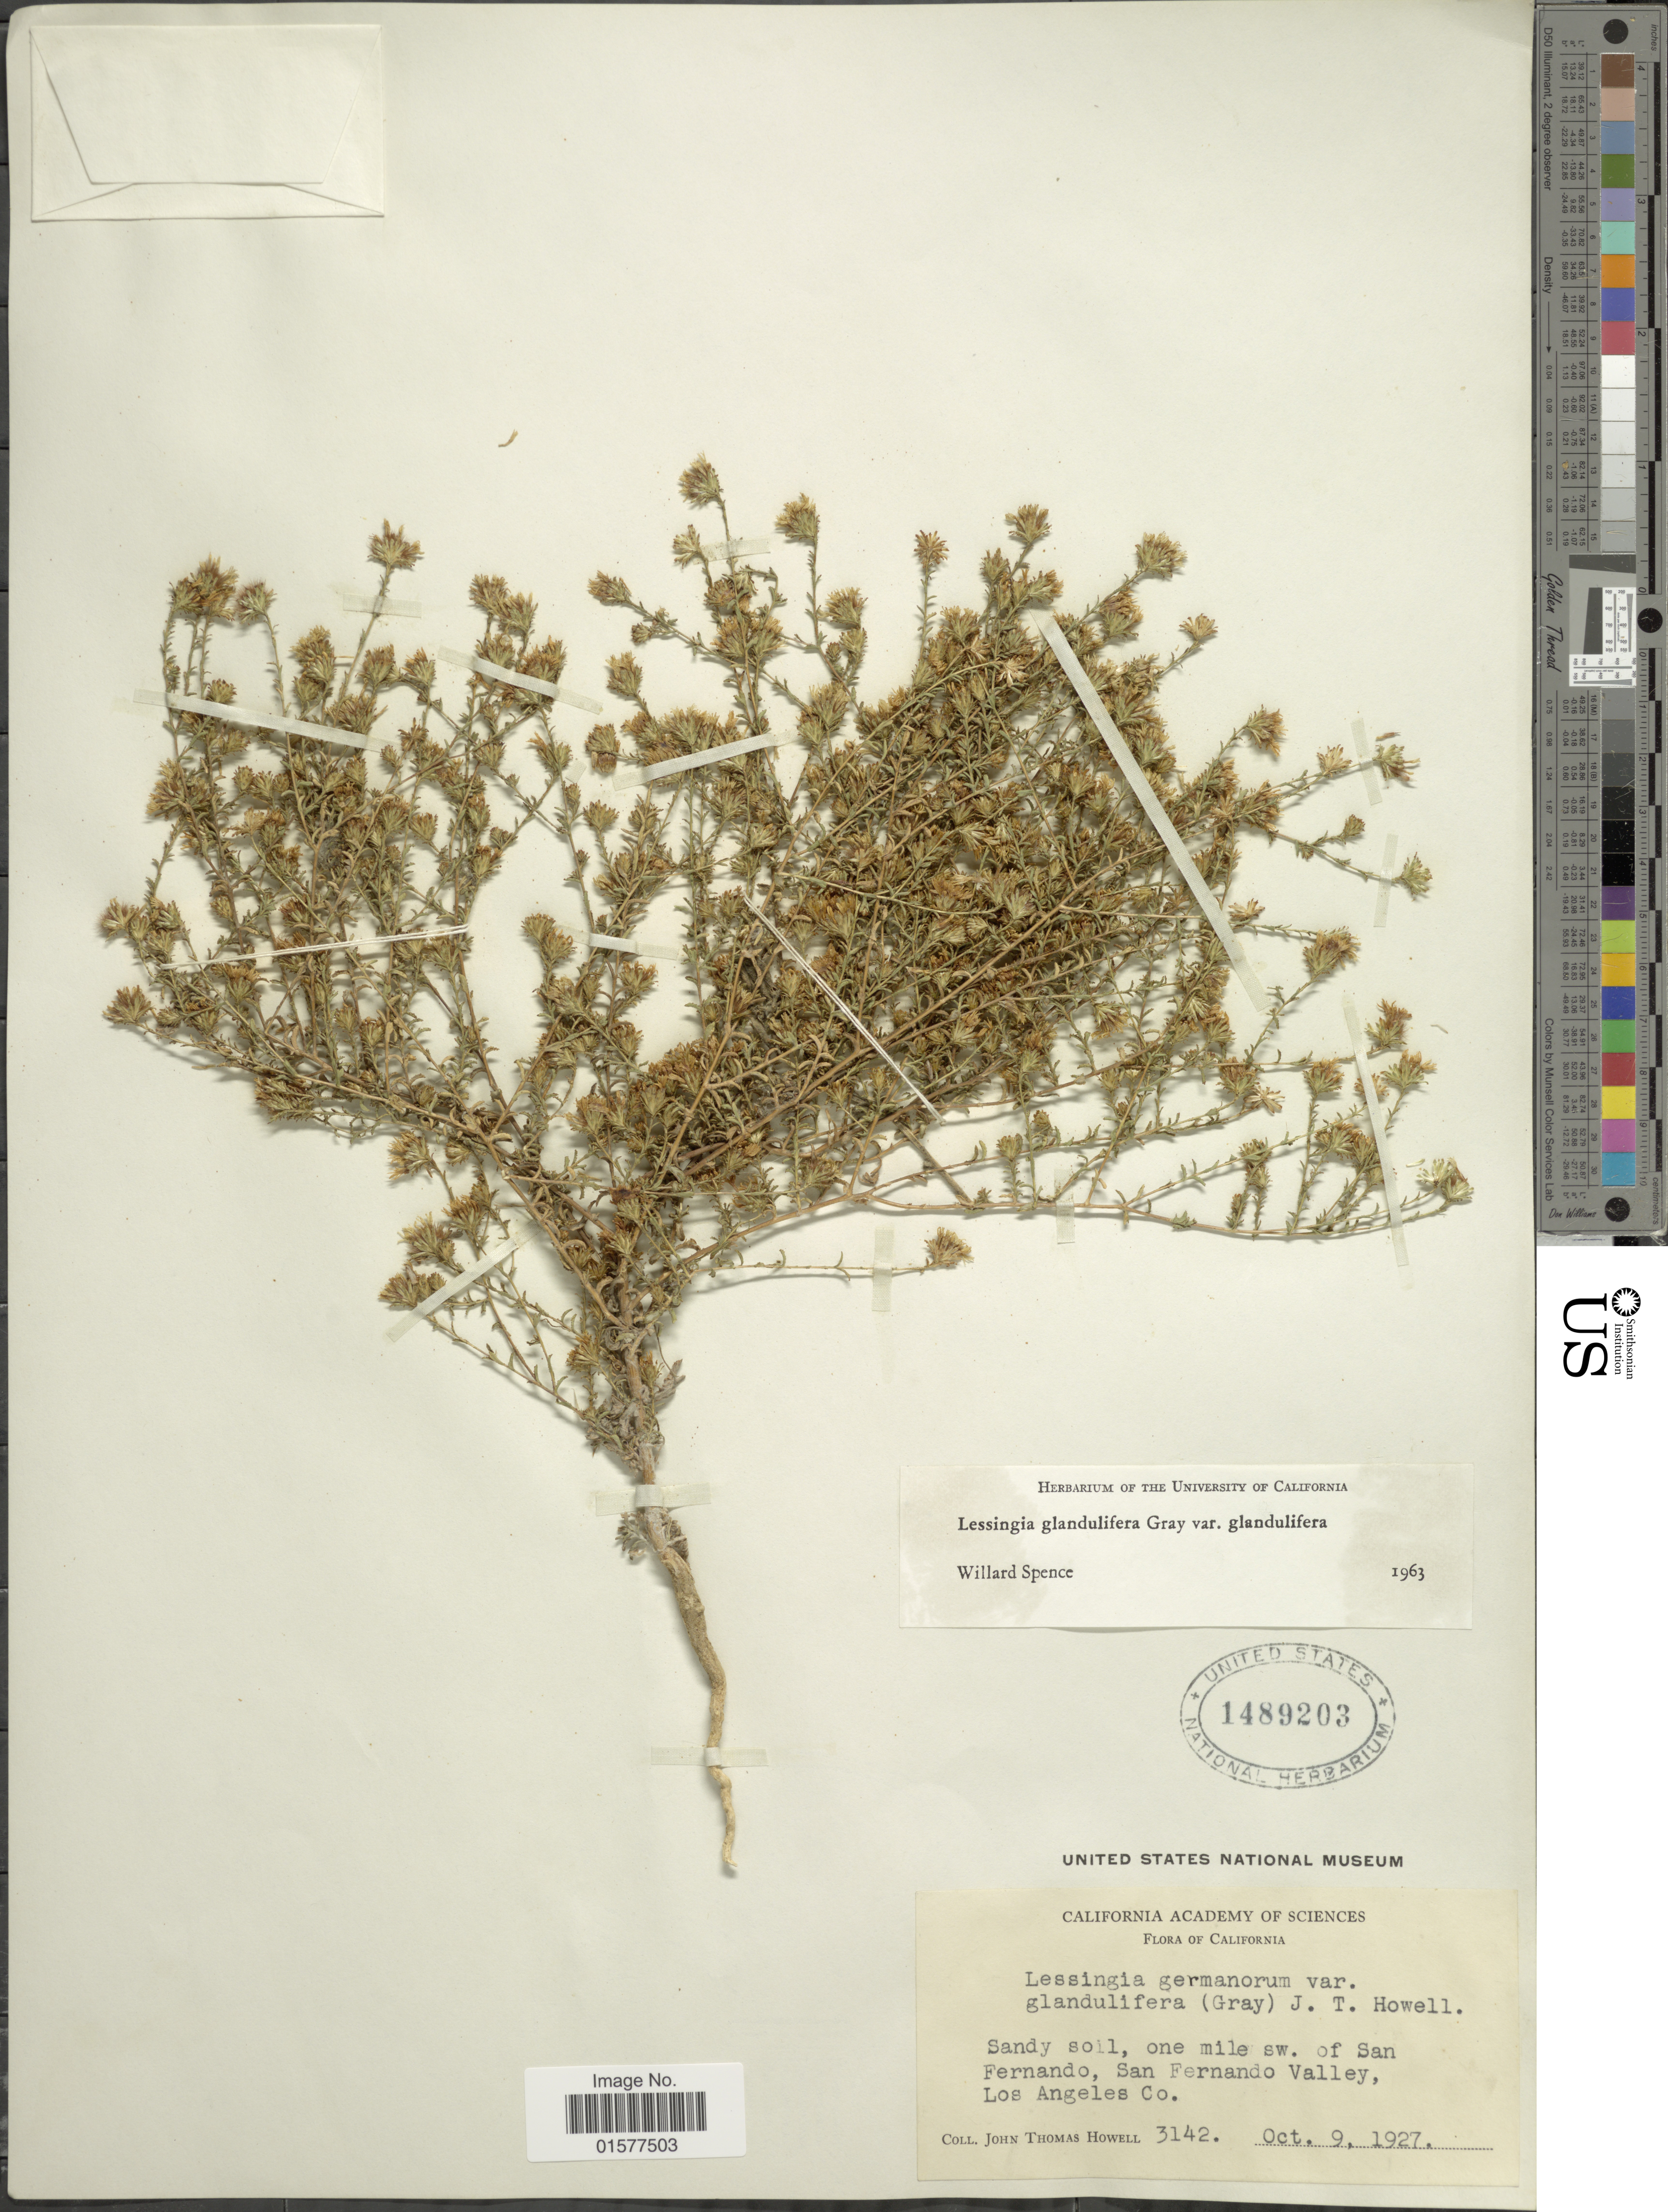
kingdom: Plantae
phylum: Tracheophyta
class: Magnoliopsida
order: Asterales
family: Asteraceae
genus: Lessingia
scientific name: Lessingia glandulifera var. glandulifera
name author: (A. Gray) J.T. Howell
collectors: J. T. Howell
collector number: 3142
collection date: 1927-10-09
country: United States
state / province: California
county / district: Los Angeles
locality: Sandy soil, one mile sw. of San Fernando, San fernando Valley, Los Angeles Co.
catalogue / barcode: US 1489203